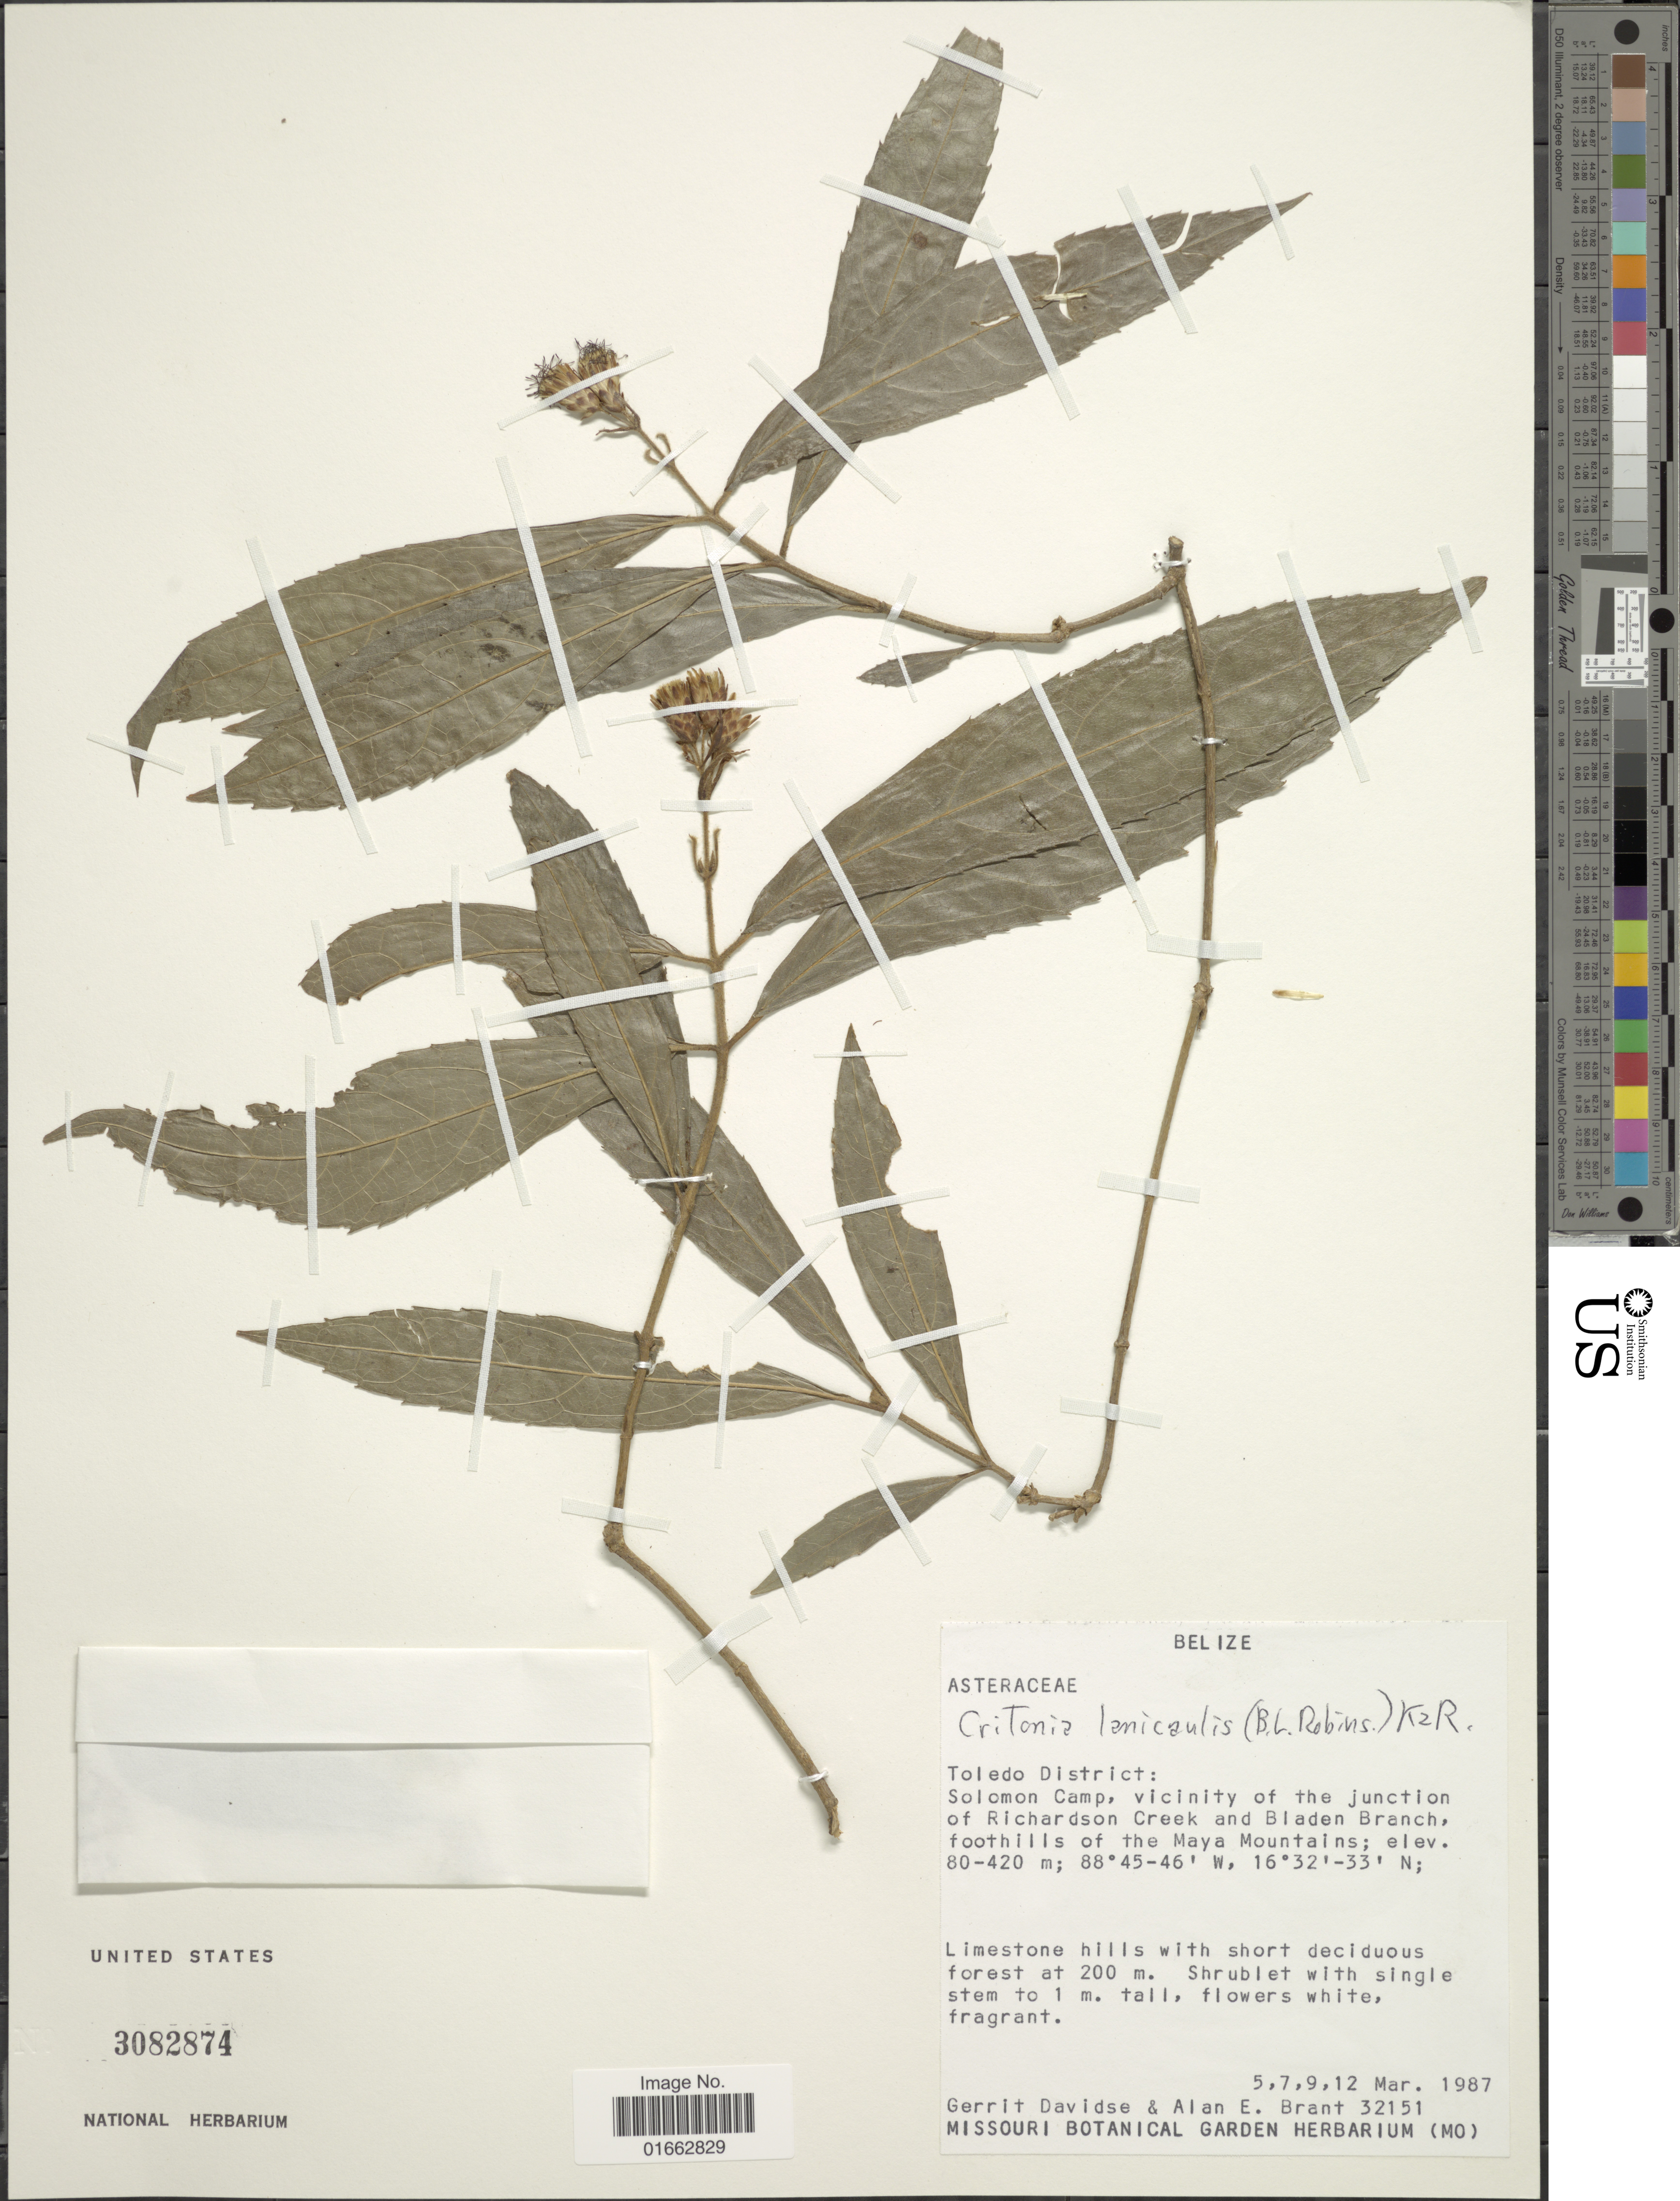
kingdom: Plantae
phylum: Tracheophyta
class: Magnoliopsida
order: Asterales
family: Asteraceae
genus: Critonia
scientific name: Critonia lanicaulis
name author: (B.L. Rob.) R.M. King & H. Rob.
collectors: G. Davidse & A. Brant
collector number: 32151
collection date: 1987-03-05/1987-03-12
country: Belize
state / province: Toledo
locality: Solomon Camp, vicinity of the junction of Richardson Creek and Bladen Branch, foothills of the Maya Mountains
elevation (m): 80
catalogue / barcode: US 3082874